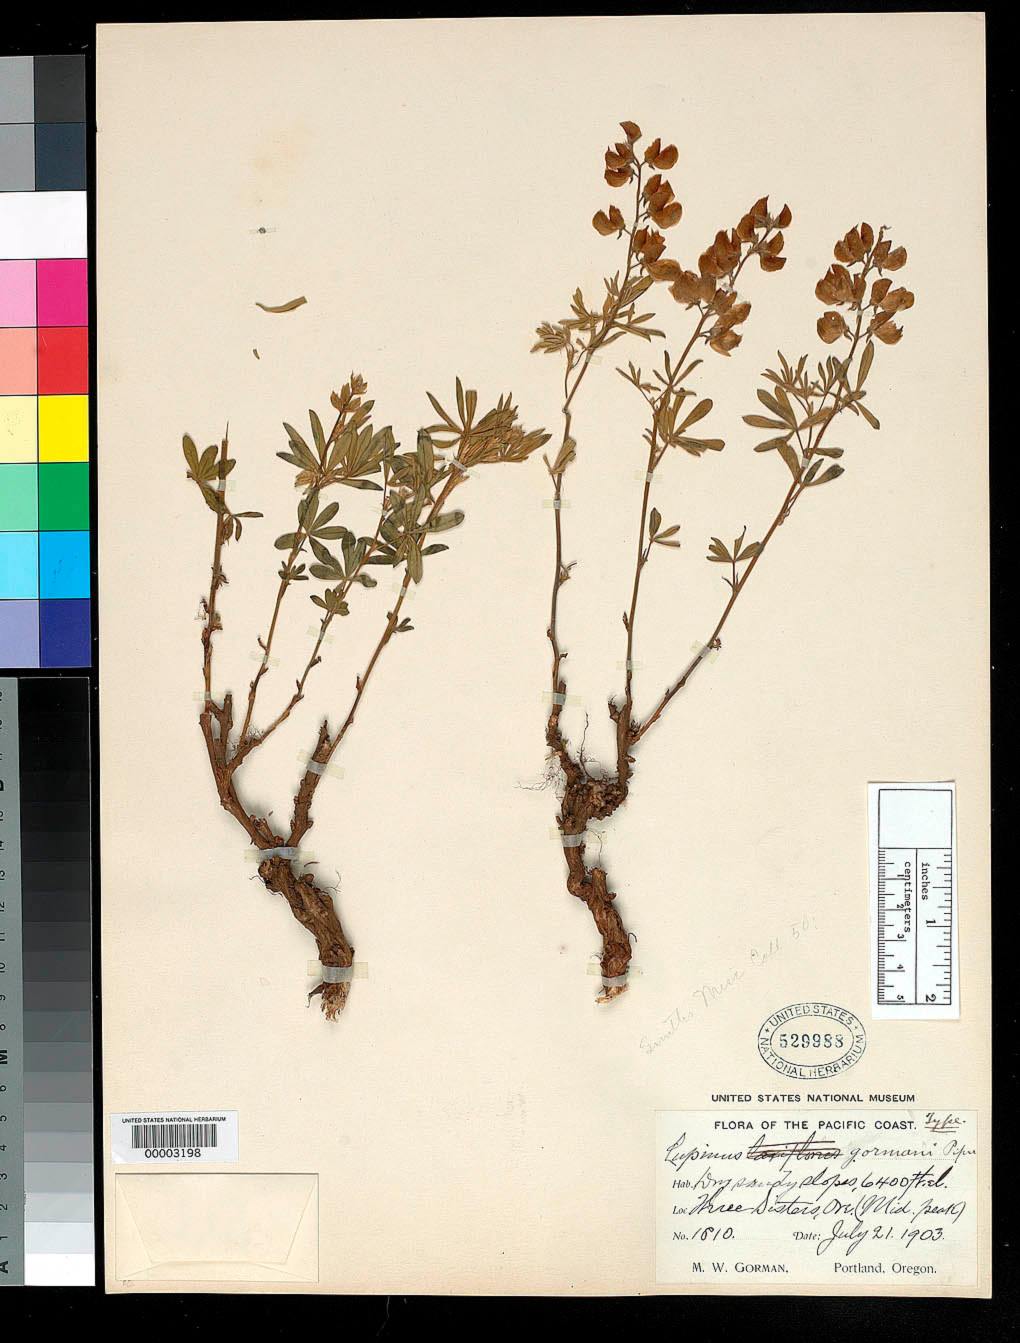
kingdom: Plantae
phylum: Tracheophyta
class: Magnoliopsida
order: Fabales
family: Fabaceae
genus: Lupinus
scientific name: Lupinus gormani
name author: Piper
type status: Holotype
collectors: M. W. Gorman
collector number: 1810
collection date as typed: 21 Jul 1903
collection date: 1903-07-21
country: United States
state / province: Oregon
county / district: Lane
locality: Middle peak of Three Sisters.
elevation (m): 1920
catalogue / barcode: US 529988